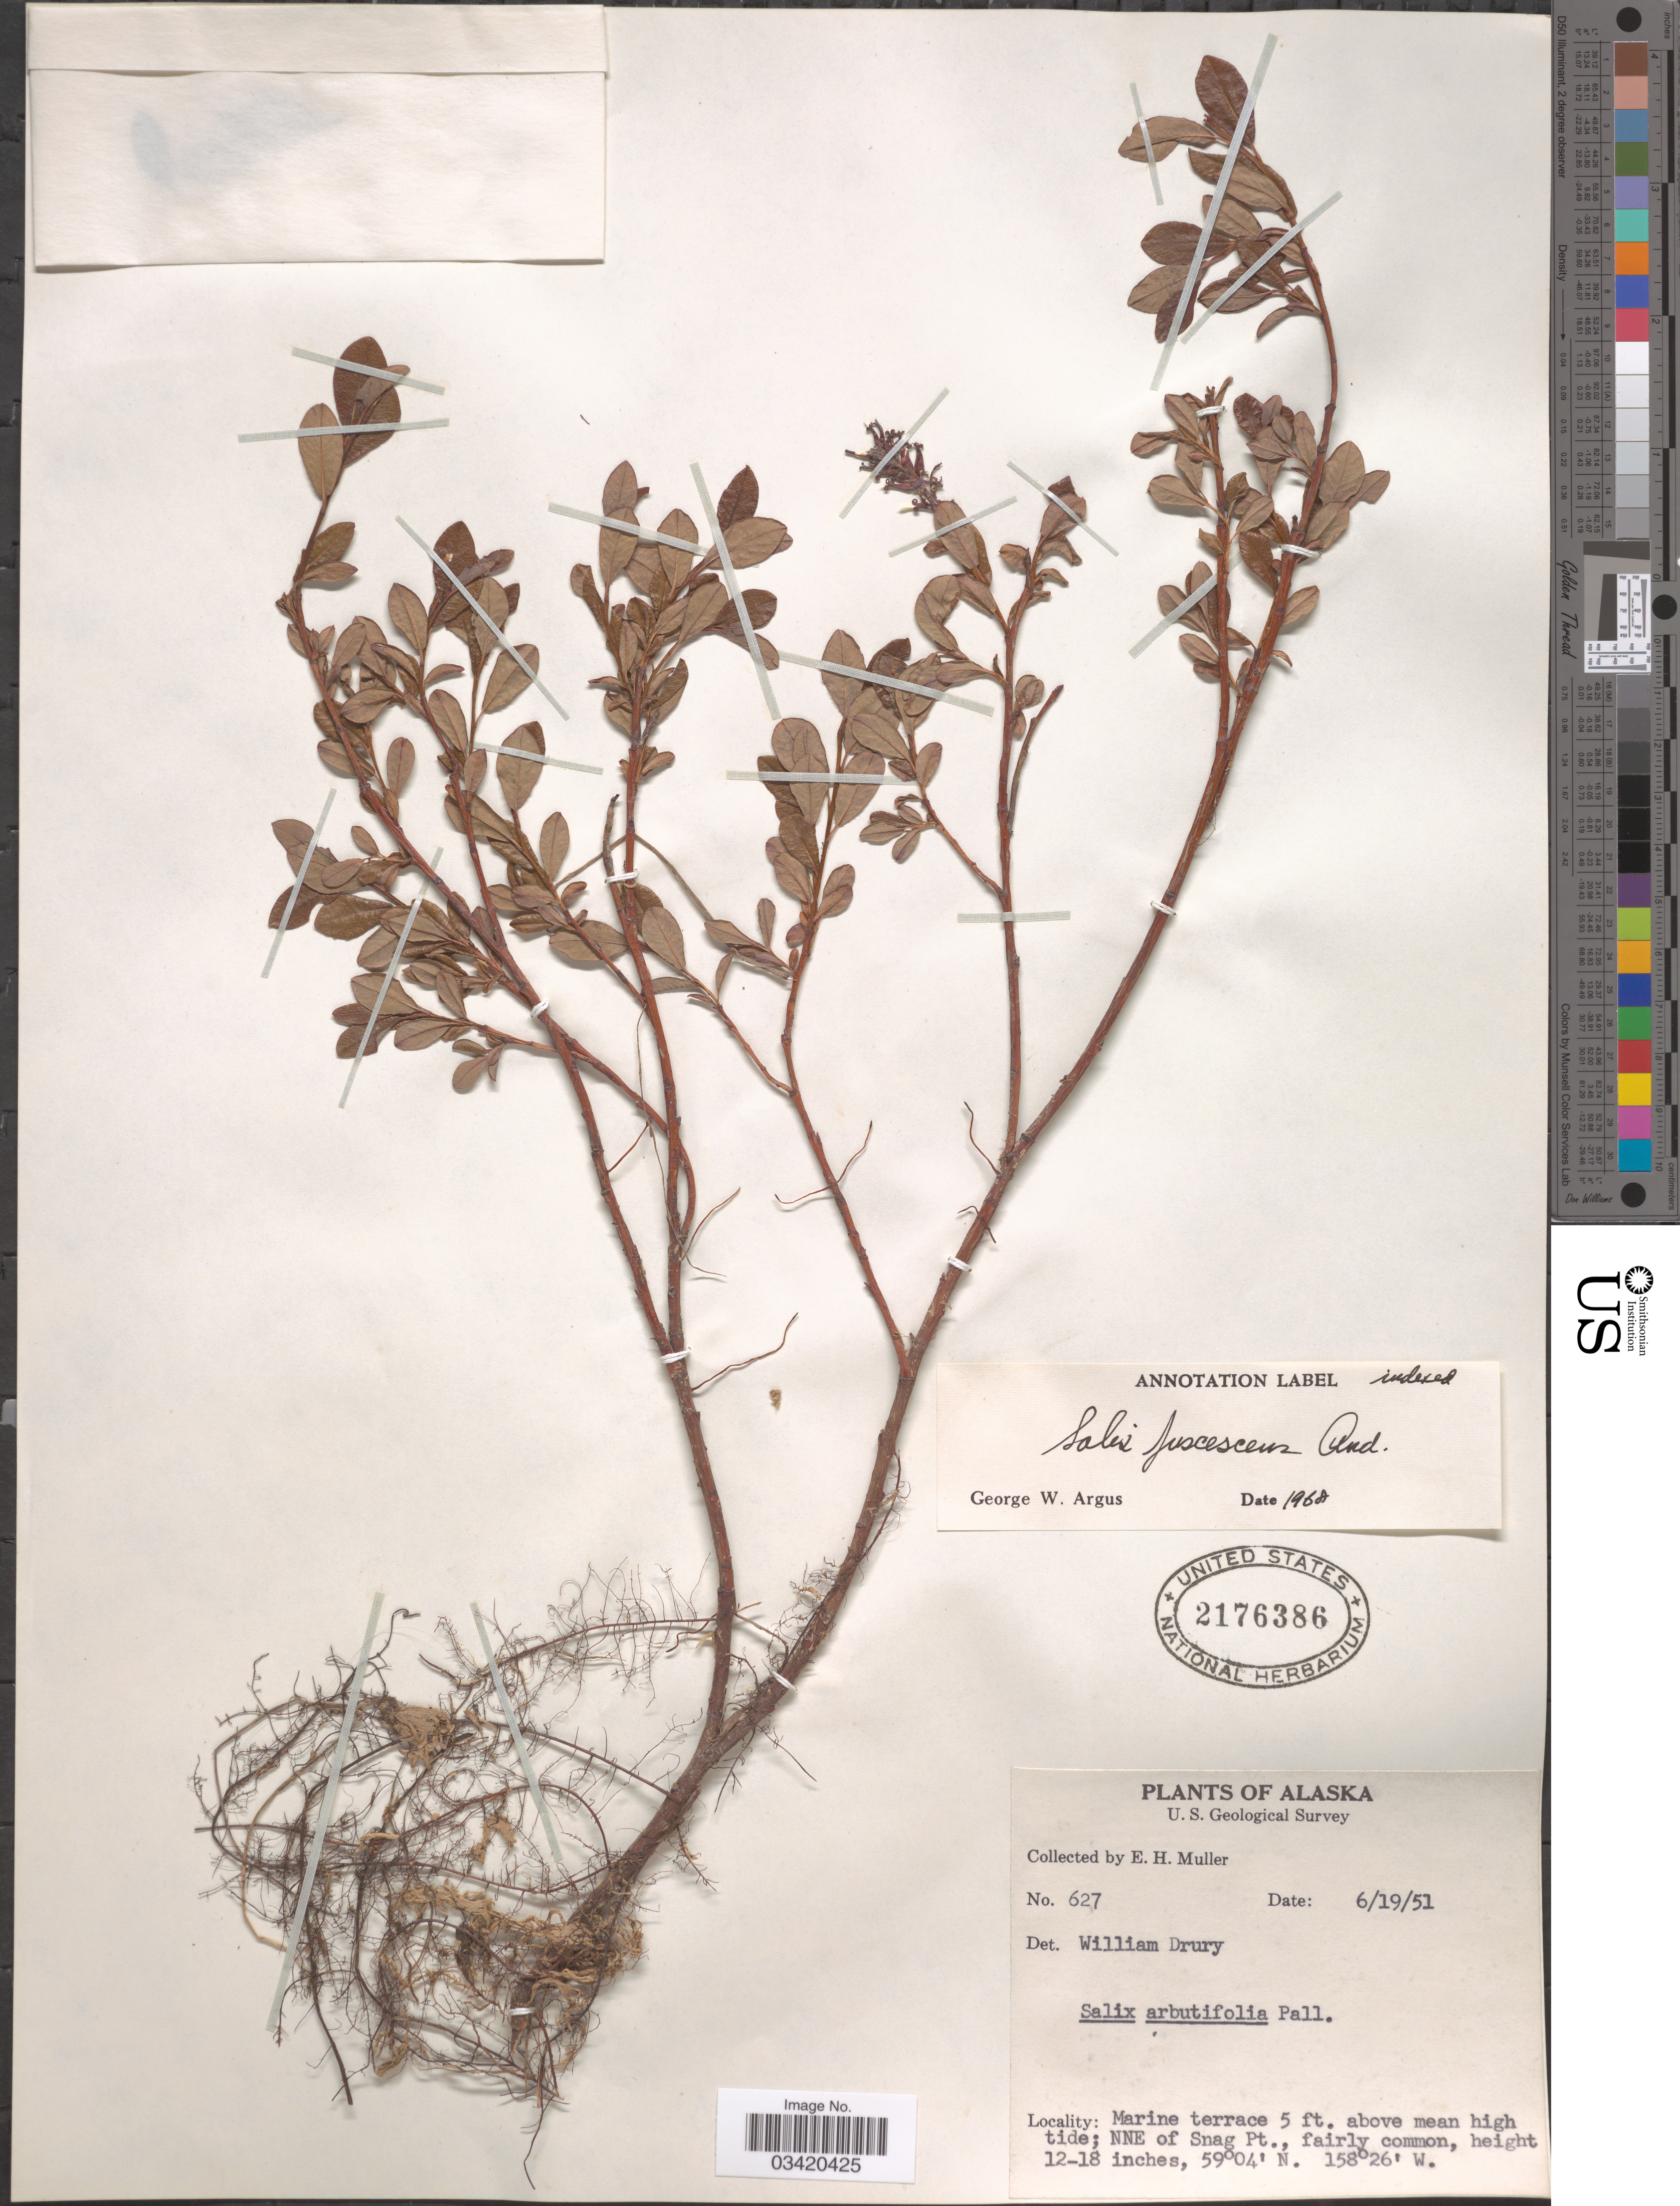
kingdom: Plantae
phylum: Tracheophyta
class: Magnoliopsida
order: Malpighiales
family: Salicaceae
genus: Salix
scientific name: Salix fuscescens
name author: Andersson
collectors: E. H. Muller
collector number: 627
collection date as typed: Transcribed d/m/y: 19/6/51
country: United States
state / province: Alaska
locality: NNE of Snag Pt.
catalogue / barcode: US 2176386